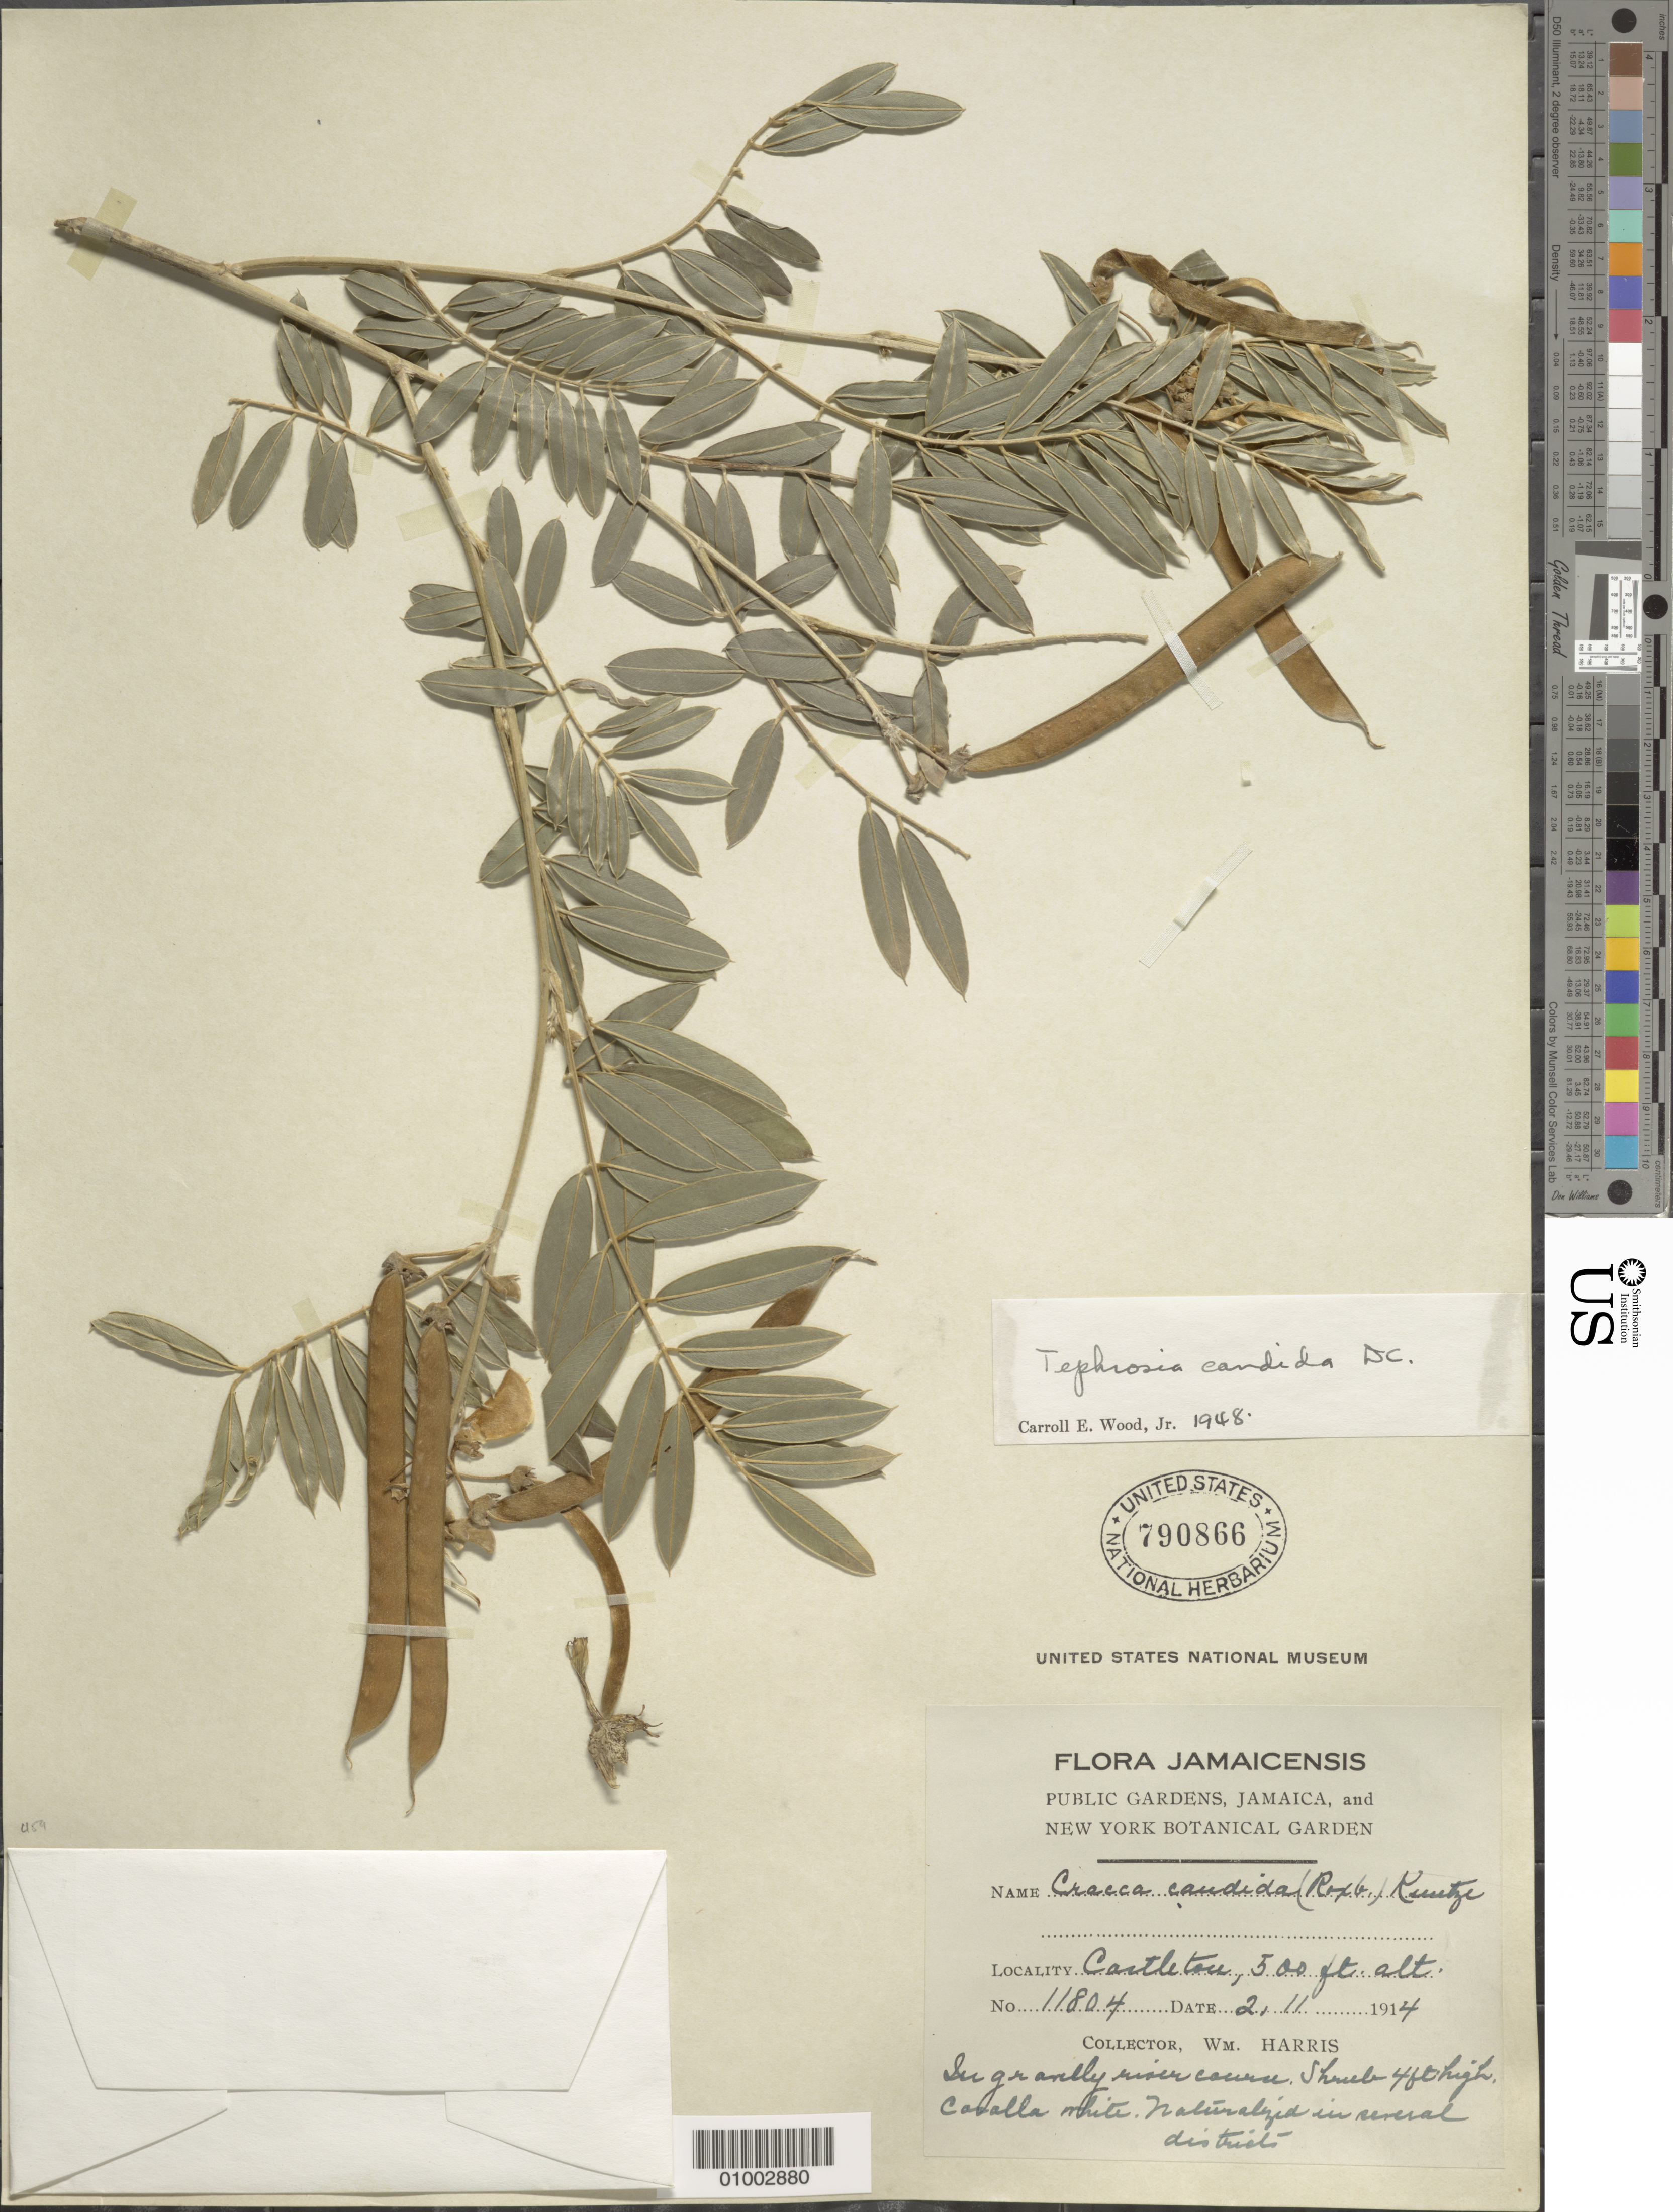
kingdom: Plantae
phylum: Tracheophyta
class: Magnoliopsida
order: Fabales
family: Fabaceae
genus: Tephrosia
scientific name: Tephrosia candida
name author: DC.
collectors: W. H. Harris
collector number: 11804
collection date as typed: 11 Feb 1914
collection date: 1914-02-11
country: Jamaica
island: Jamaica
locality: Castleton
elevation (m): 152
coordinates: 0 N, 0 E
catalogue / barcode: US 790866